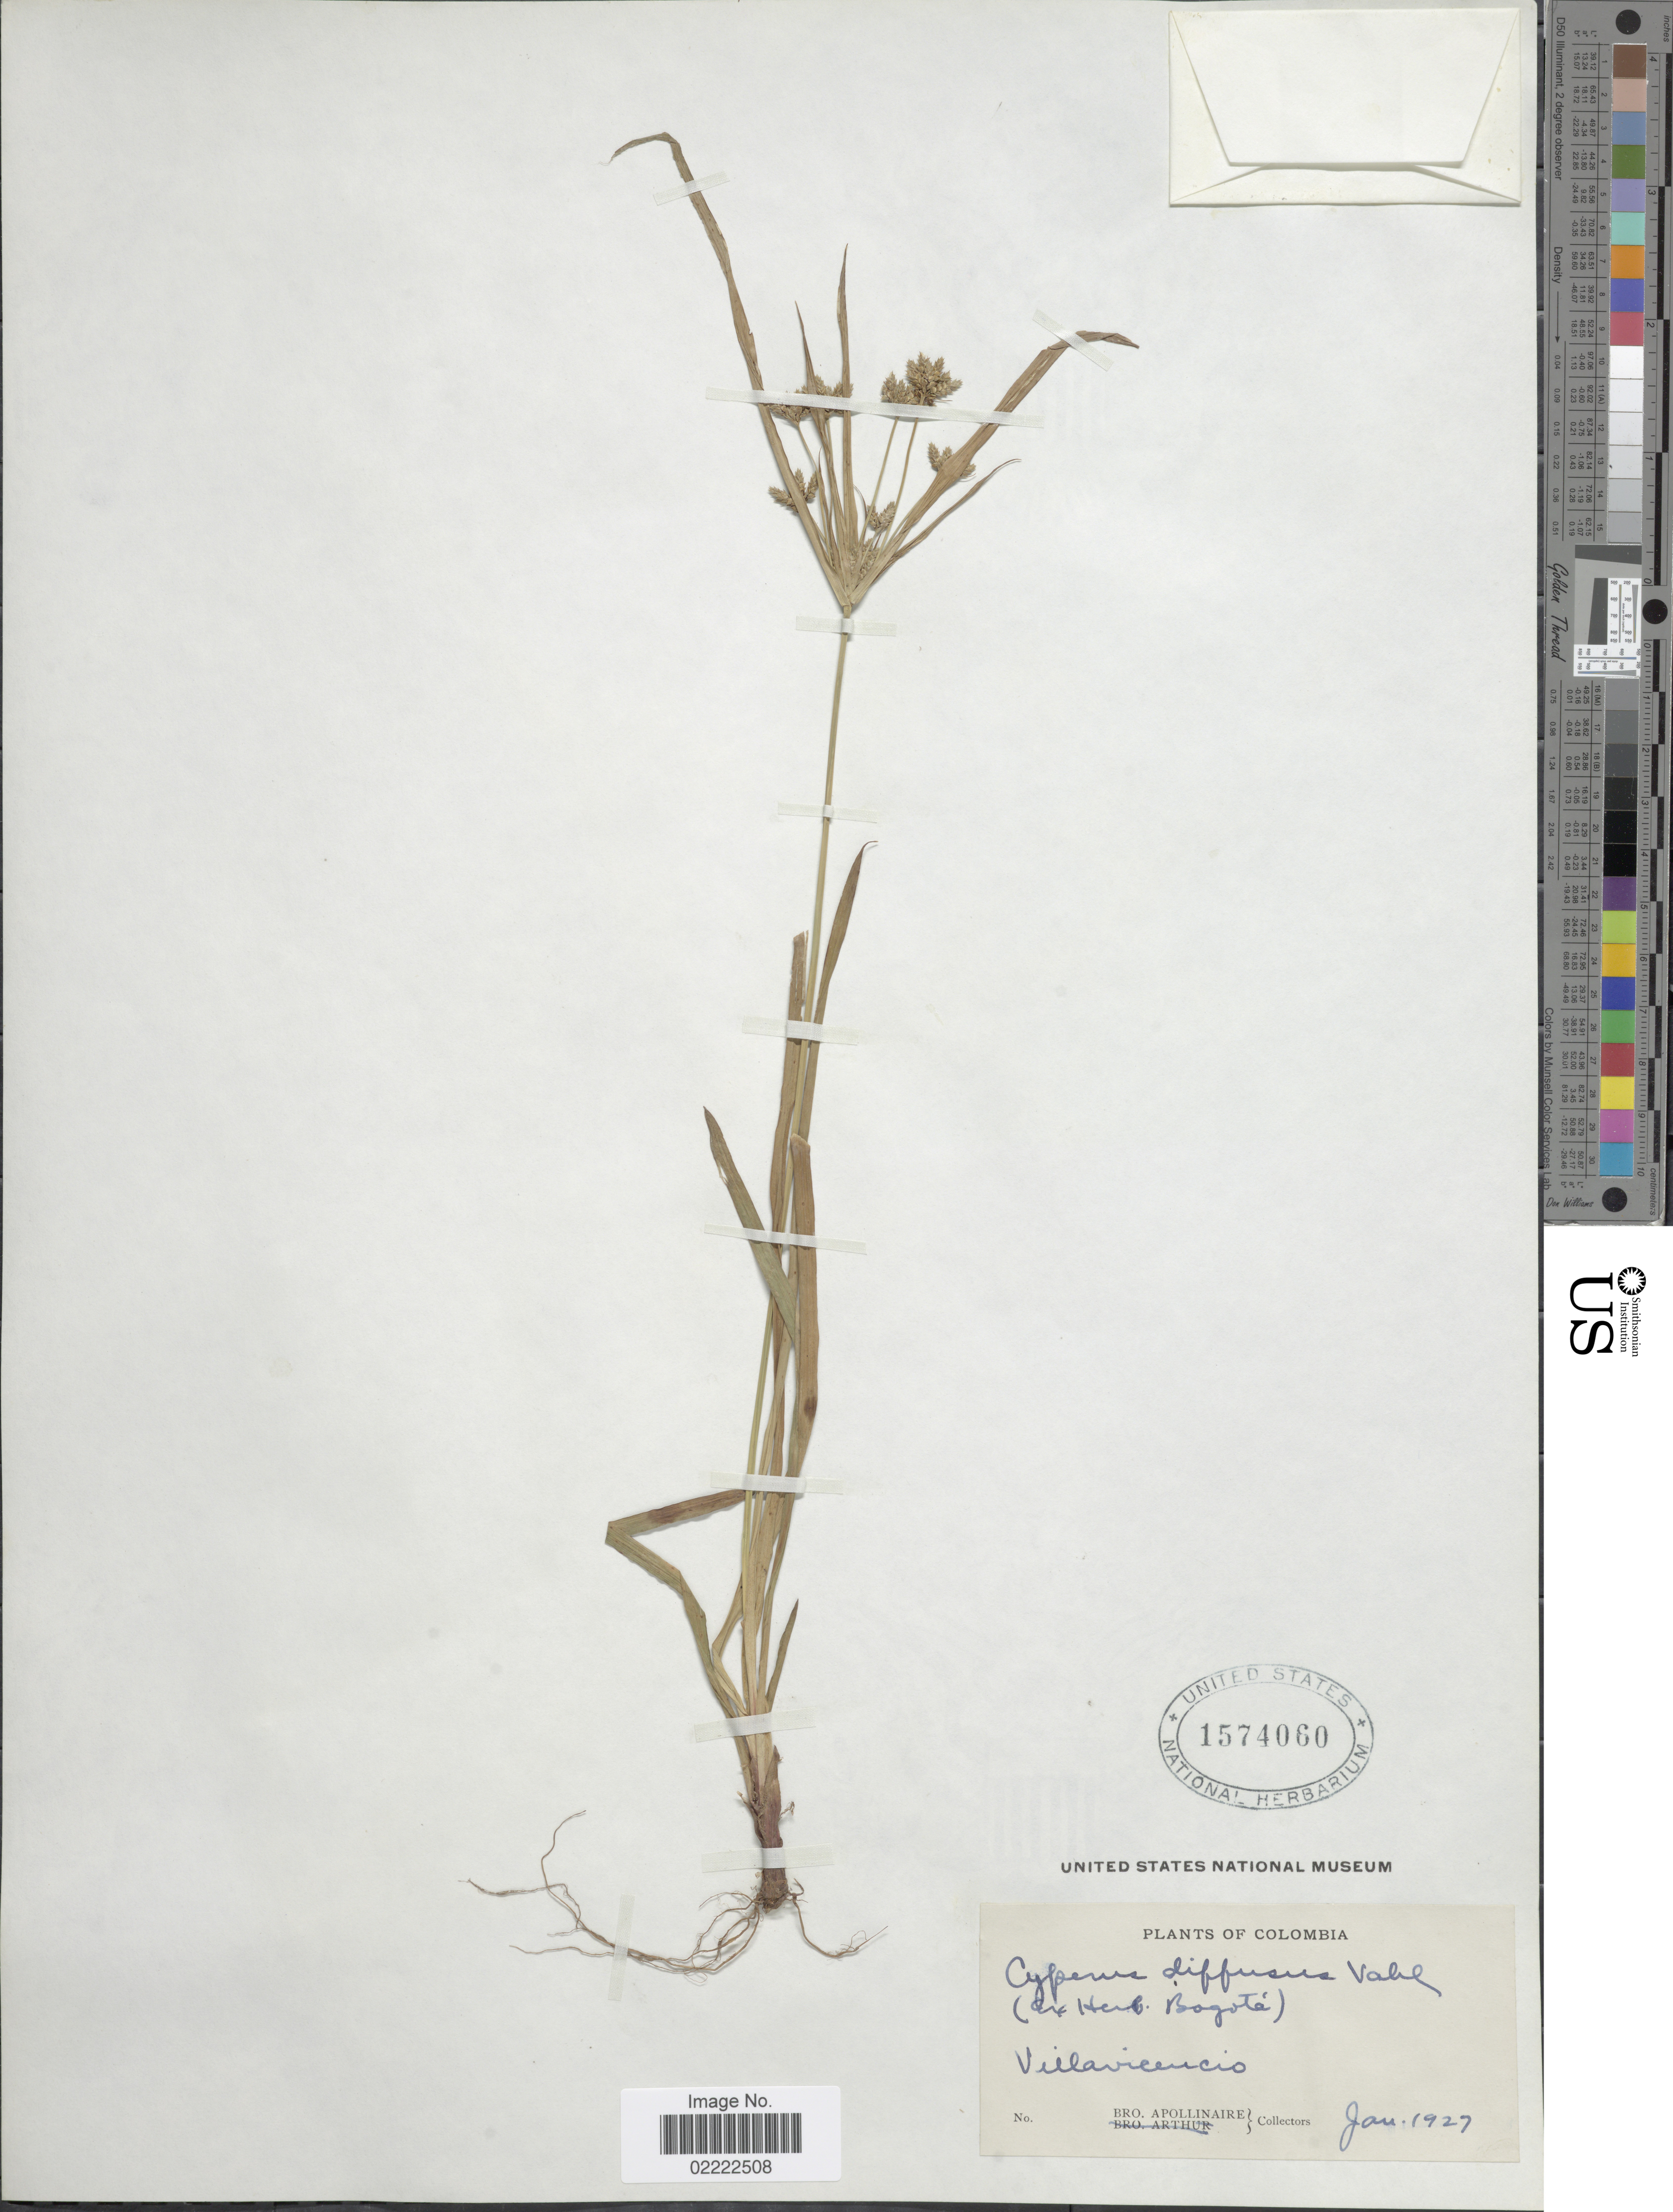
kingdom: Plantae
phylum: Tracheophyta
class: Liliopsida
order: Poales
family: Cyperaceae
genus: Cyperus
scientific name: Cyperus laxus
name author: Lam.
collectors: Bro. Apollinaire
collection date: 1927-01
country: Colombia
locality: Villacencio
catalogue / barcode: US 1574060